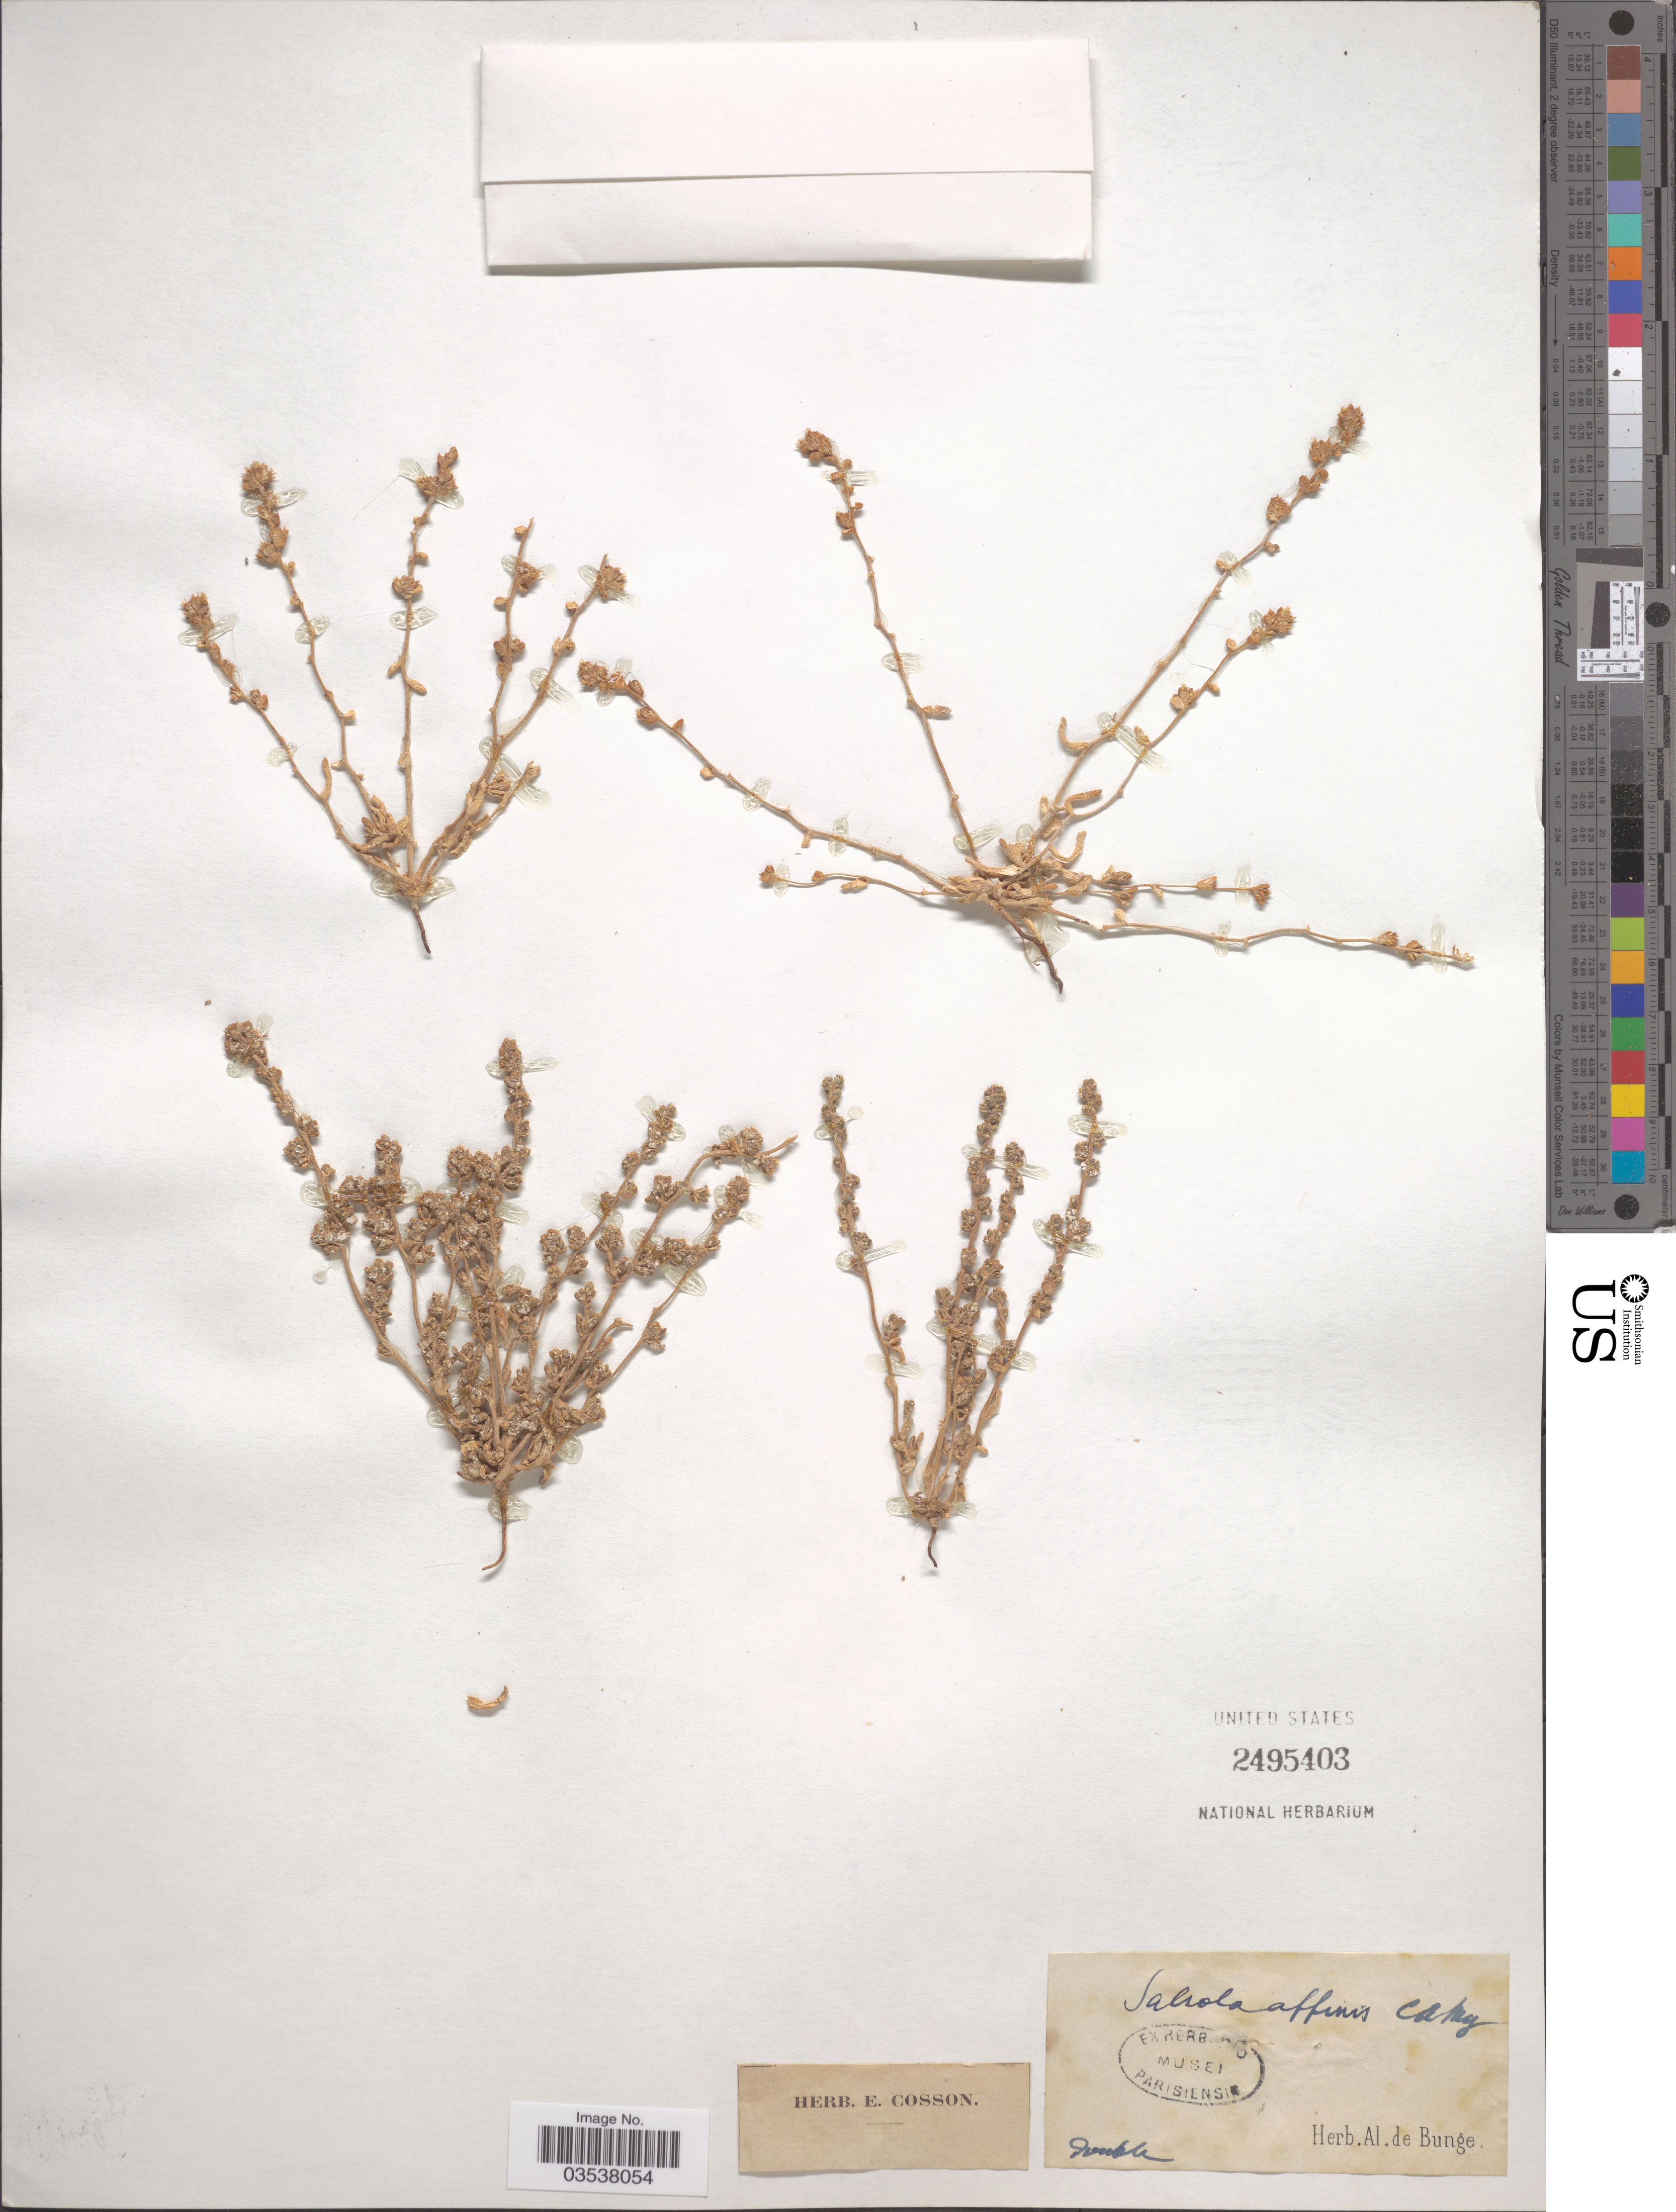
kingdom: Plantae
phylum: Tracheophyta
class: Magnoliopsida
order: Caryophyllales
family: Amaranthaceae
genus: Pyankovia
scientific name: Pyankovia affinis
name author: (C.A. Mey. ex Schrenk) Mosyakin & Roalson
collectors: ex herb. Bunge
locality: Premble [interpreted] [unsure placement]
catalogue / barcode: US 2495403